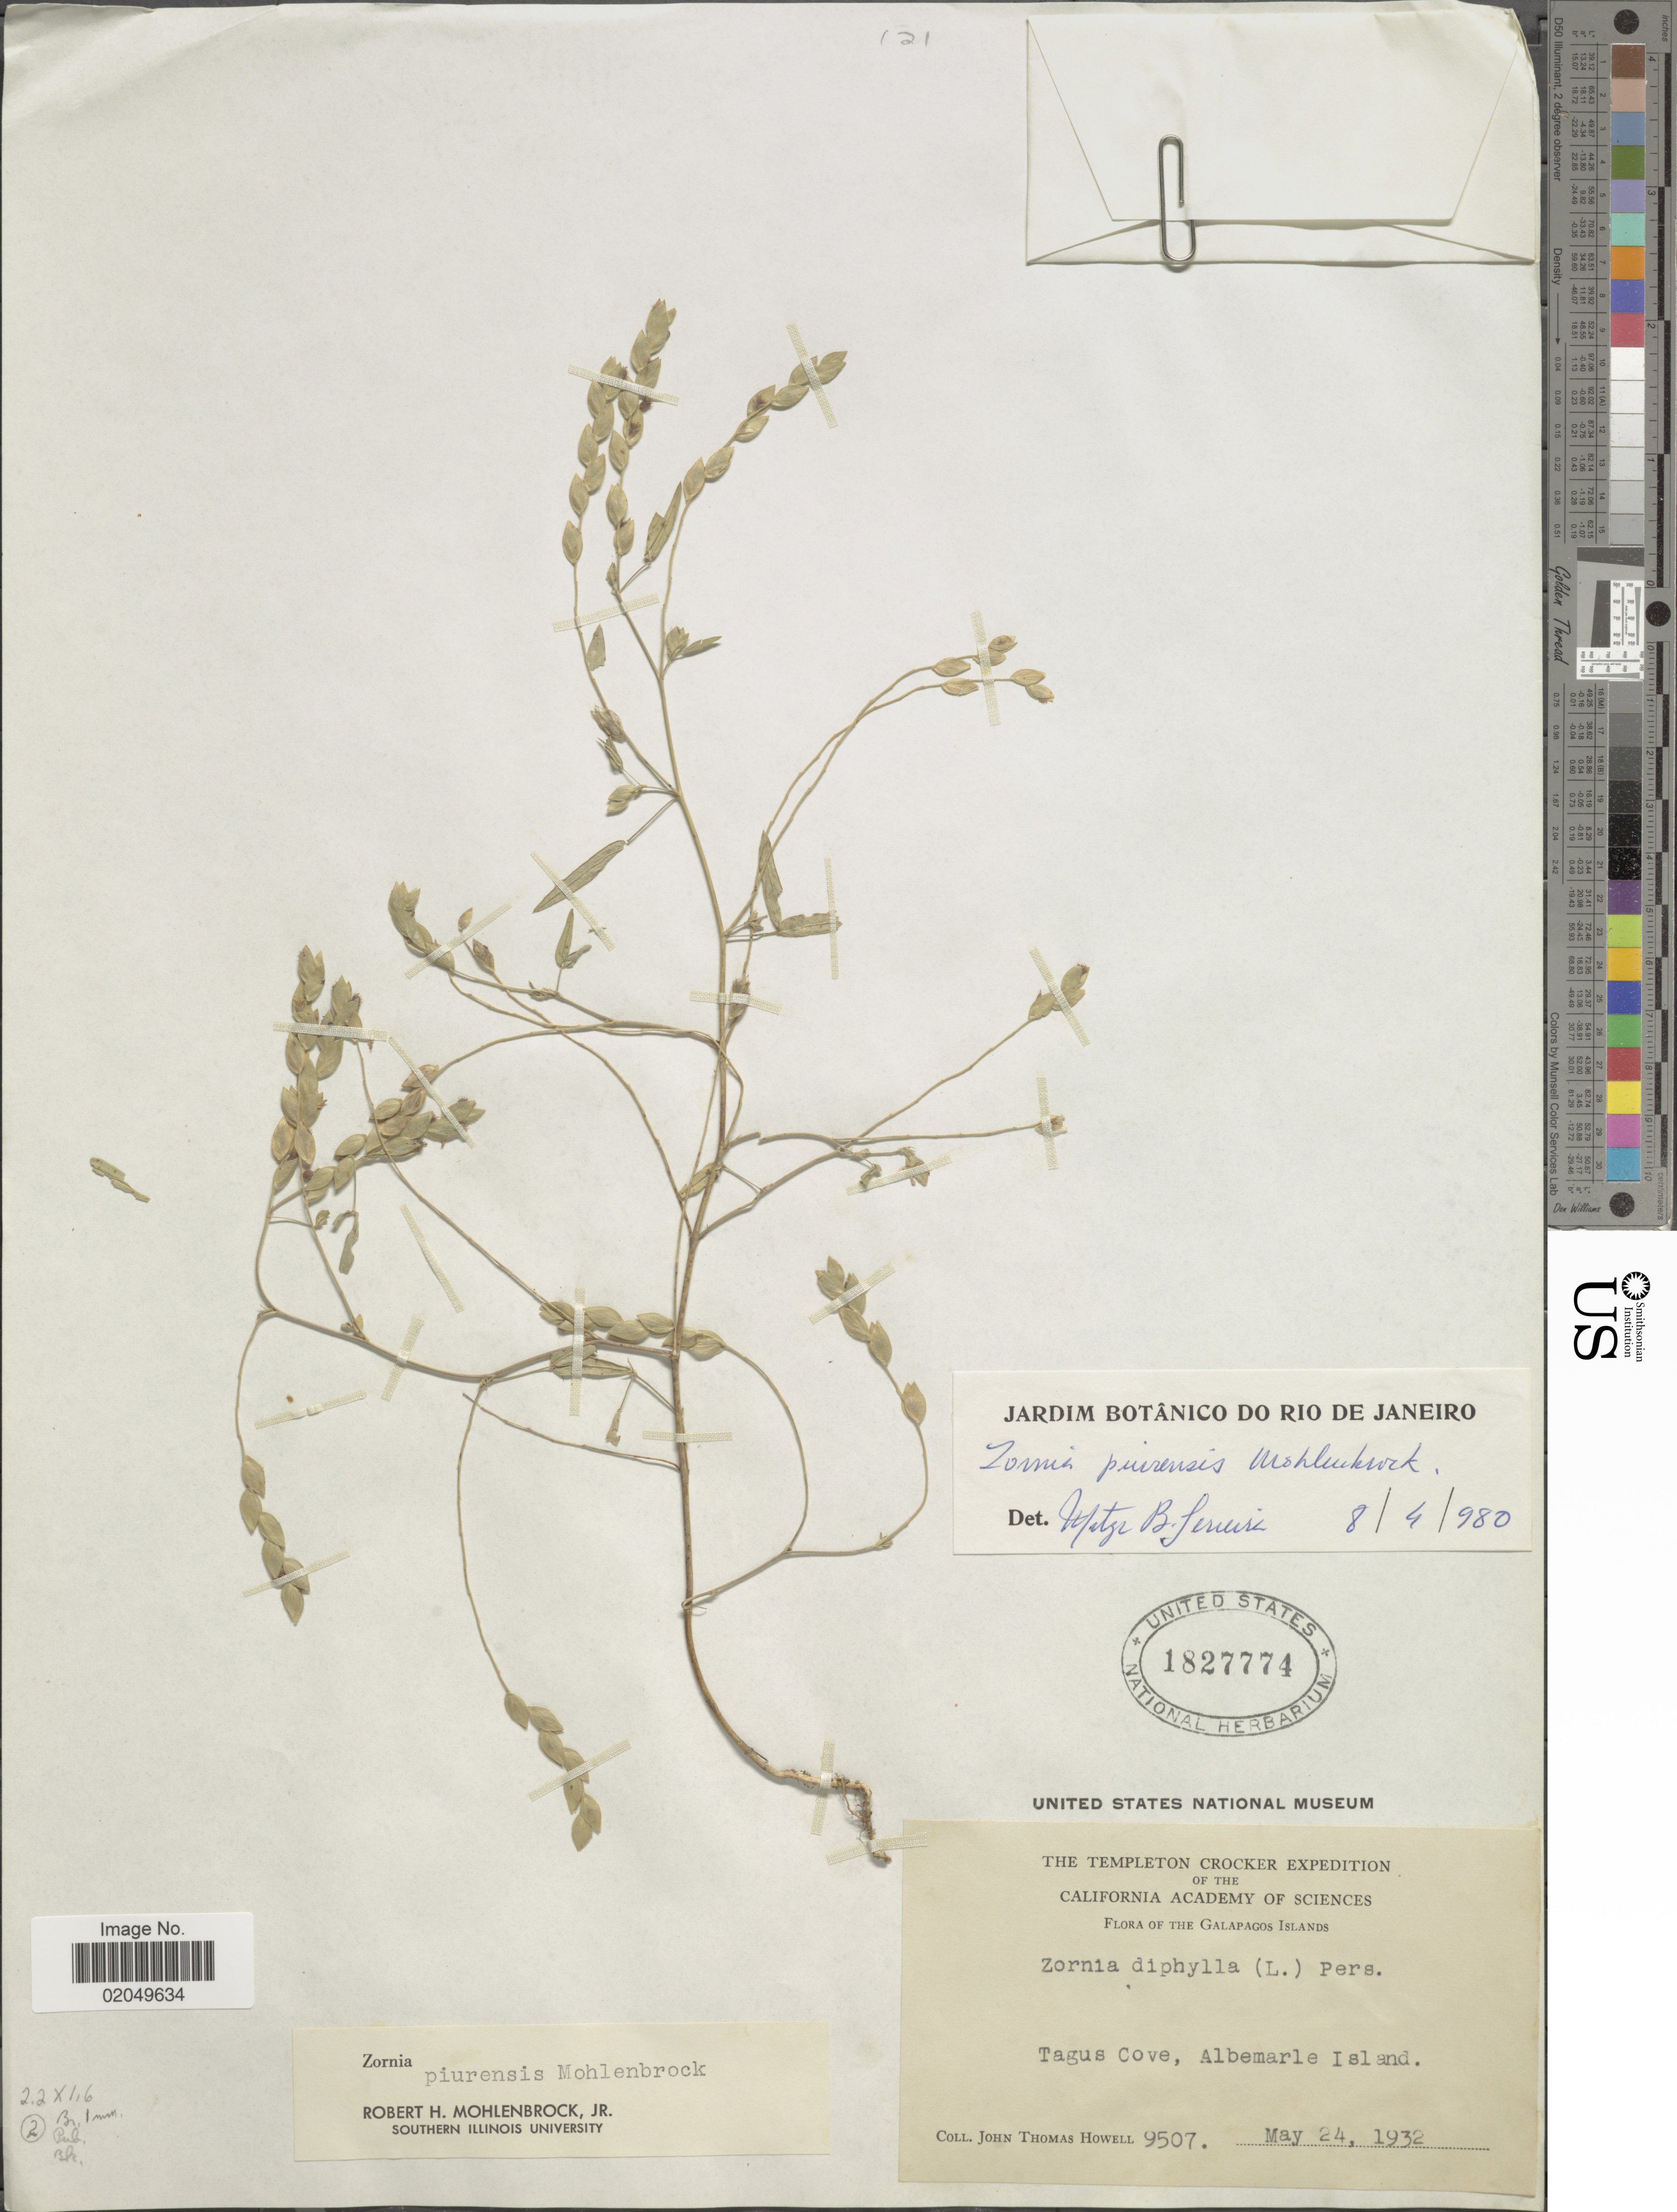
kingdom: Plantae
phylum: Tracheophyta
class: Magnoliopsida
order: Fabales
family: Fabaceae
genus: Zornia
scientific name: Zornia piurensis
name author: Mohlenbr.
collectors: J. T. Howell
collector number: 9507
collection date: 1932-05-24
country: Ecuador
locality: Galapagos Islands. Tagus Cove, Albermarle Island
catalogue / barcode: US 1827774